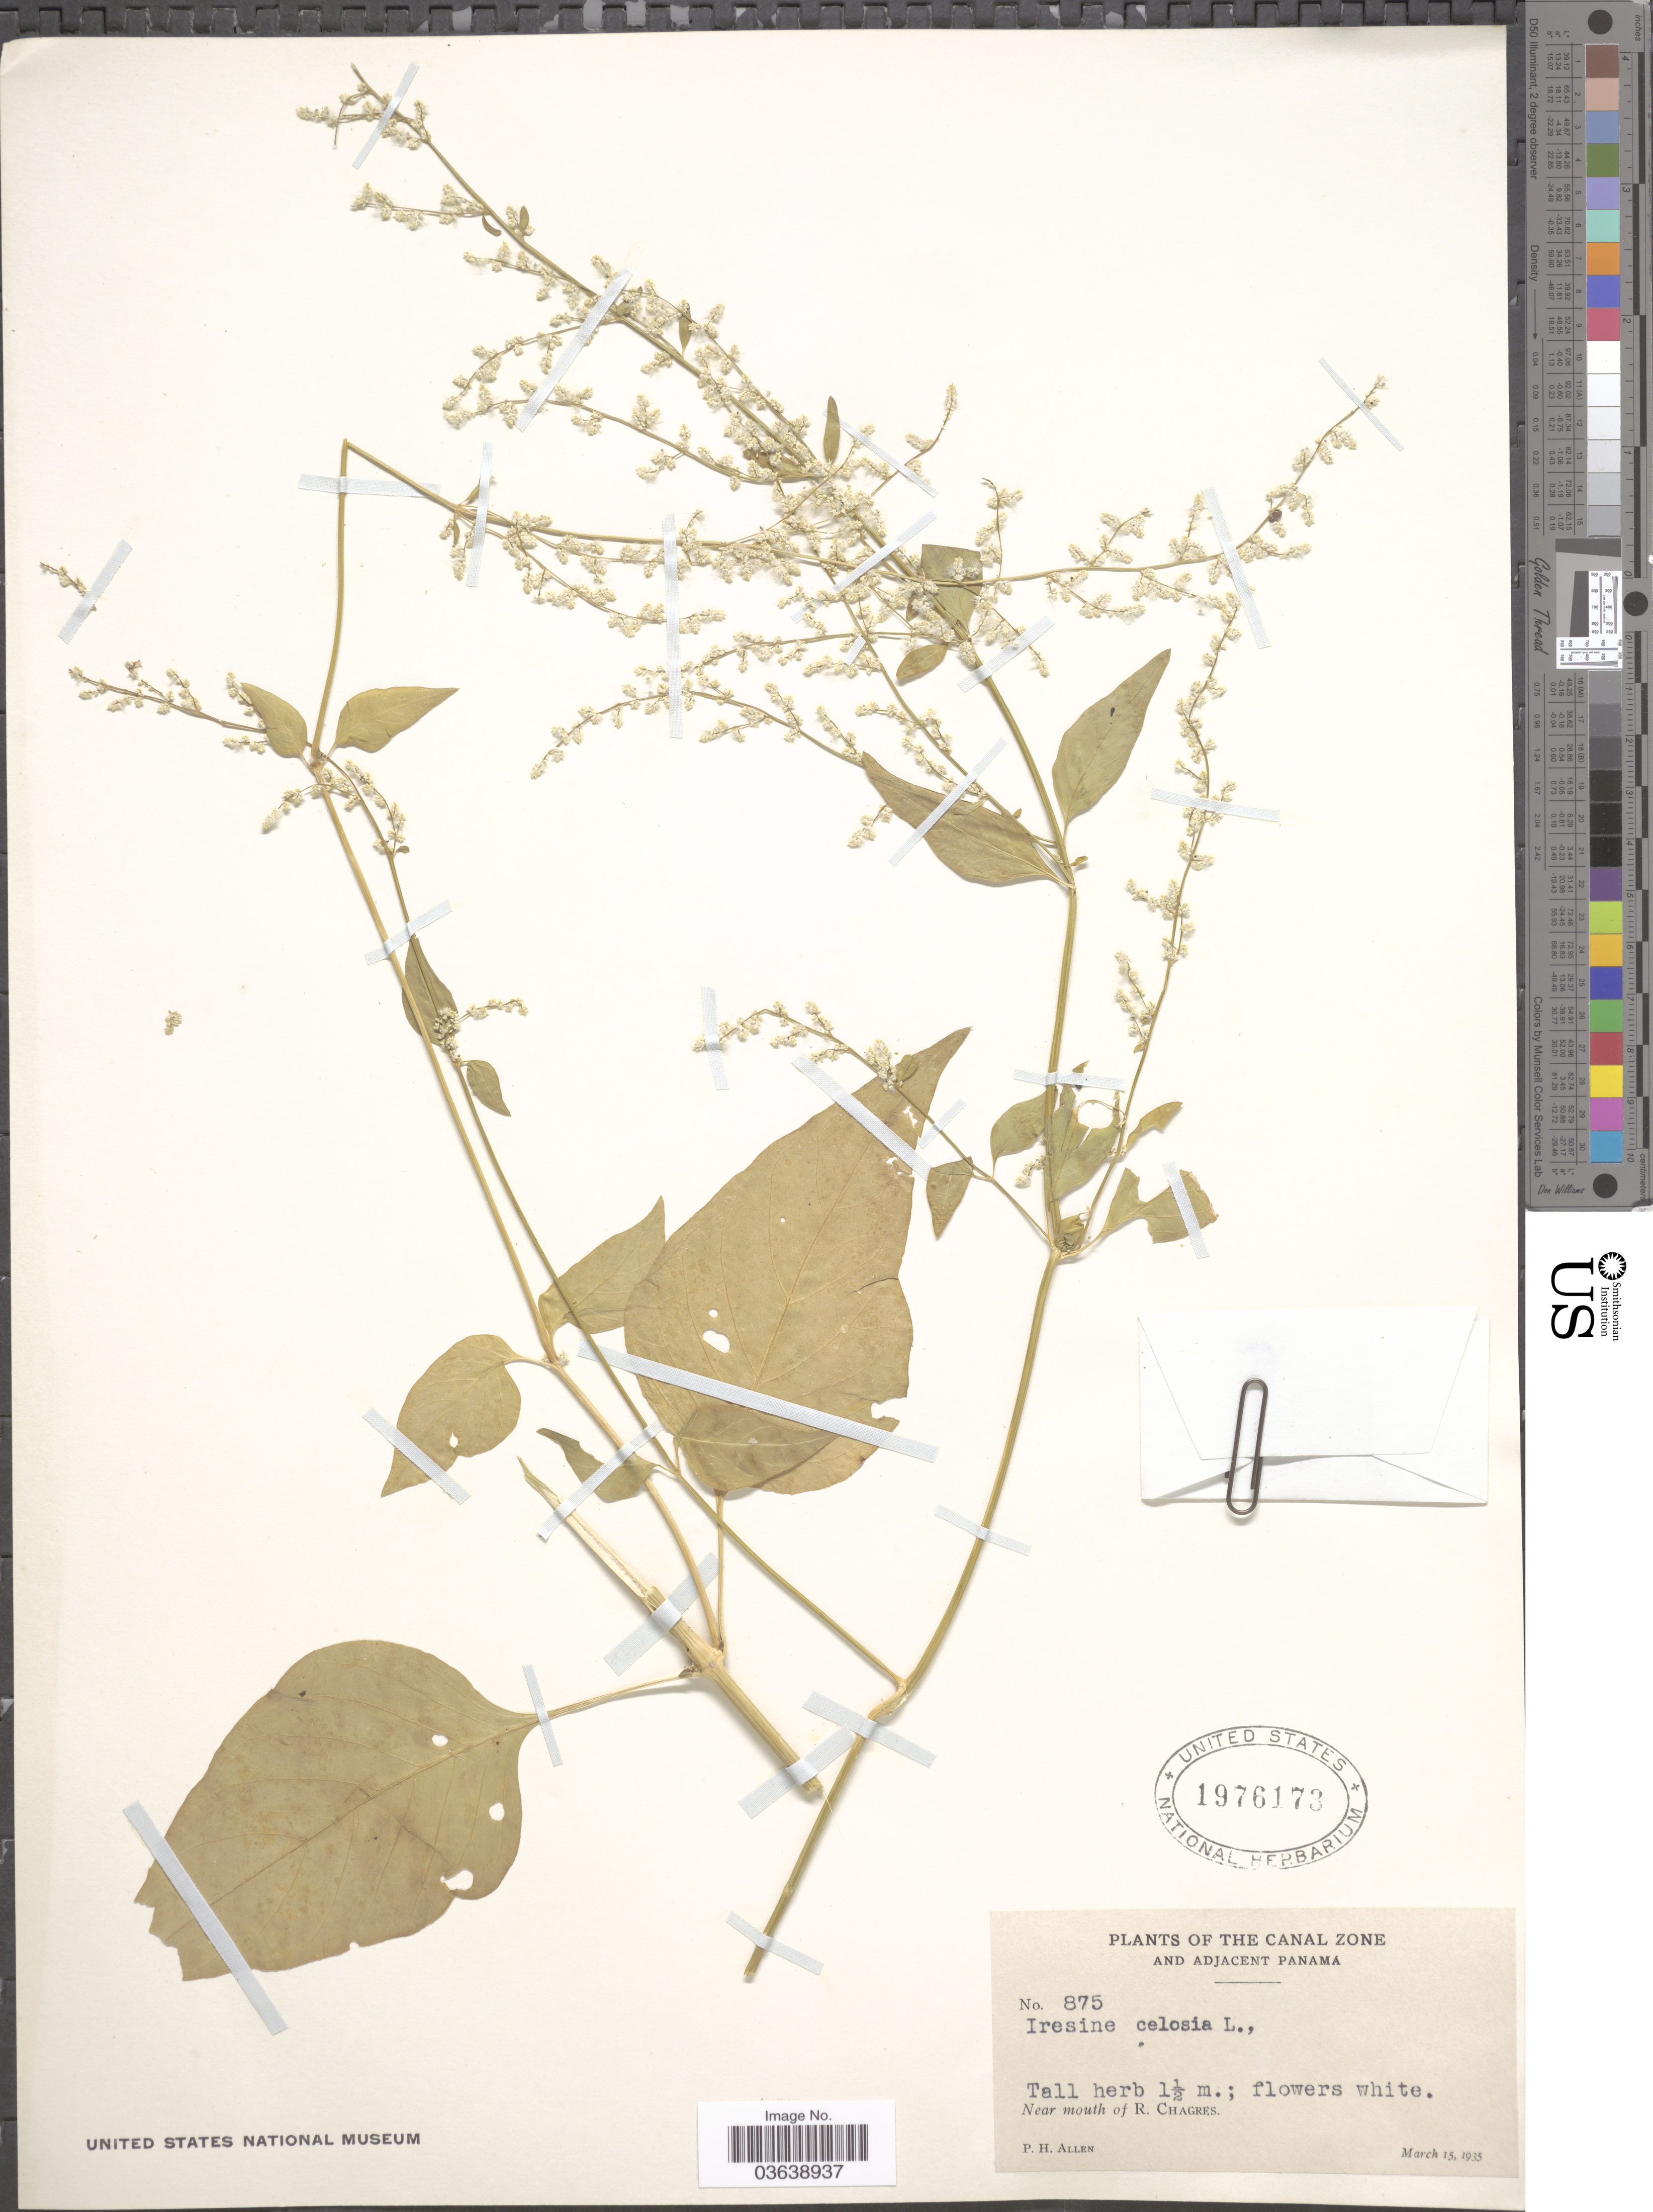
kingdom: Plantae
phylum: Tracheophyta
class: Magnoliopsida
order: Caryophyllales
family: Amaranthaceae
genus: Iresine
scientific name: Iresine celosia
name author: L.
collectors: P. H. Allen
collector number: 875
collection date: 1935-03-15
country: Panama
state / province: Colón / Panamá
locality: The Canal Zone and adjacent Panama. Near mouth of R. Chagres.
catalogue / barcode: US 1976173